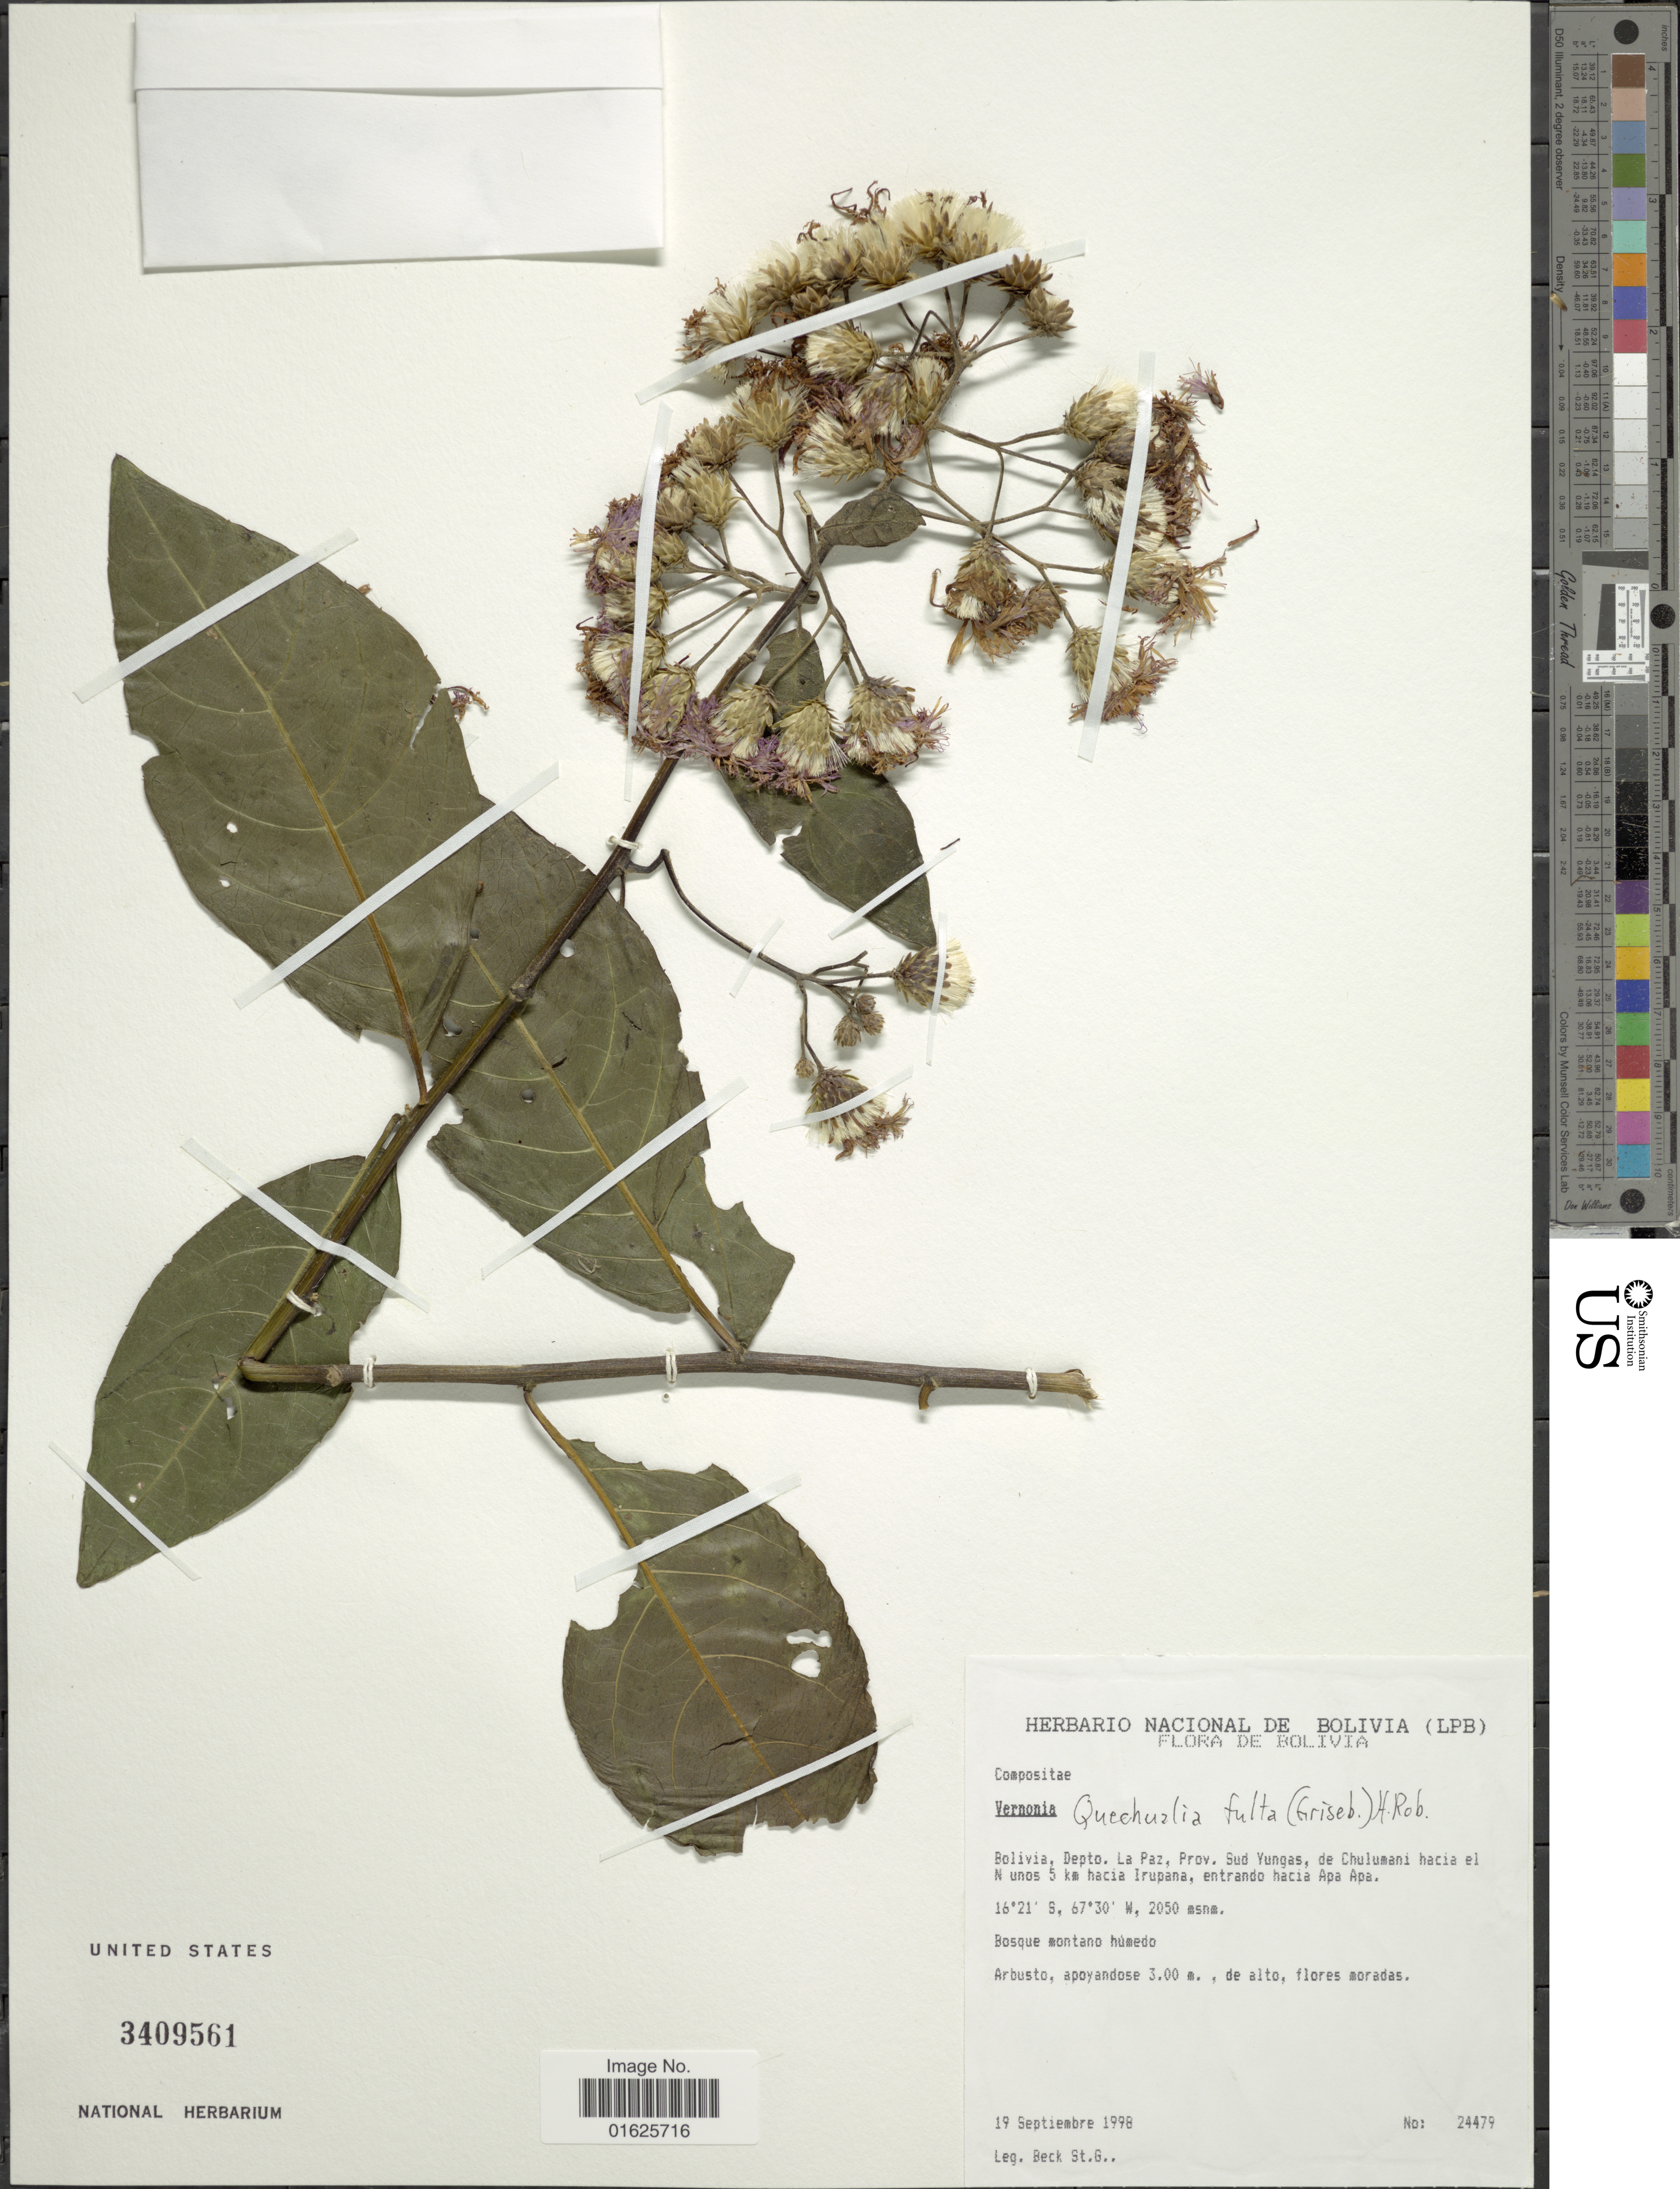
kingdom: Plantae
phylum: Tracheophyta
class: Magnoliopsida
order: Asterales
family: Asteraceae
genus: Quechualia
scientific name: Quechualia fulta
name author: (Griseb.) H. Rob.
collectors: S. G. Beck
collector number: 24479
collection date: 1998-09-19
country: Bolivia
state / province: La Paz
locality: Depto. La Paz, Prov. Sud Yungas, de Chulumani hacia el N unos 5 km hacia Irupana, entrado hacia Apa Apa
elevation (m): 2050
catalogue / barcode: US 3409561